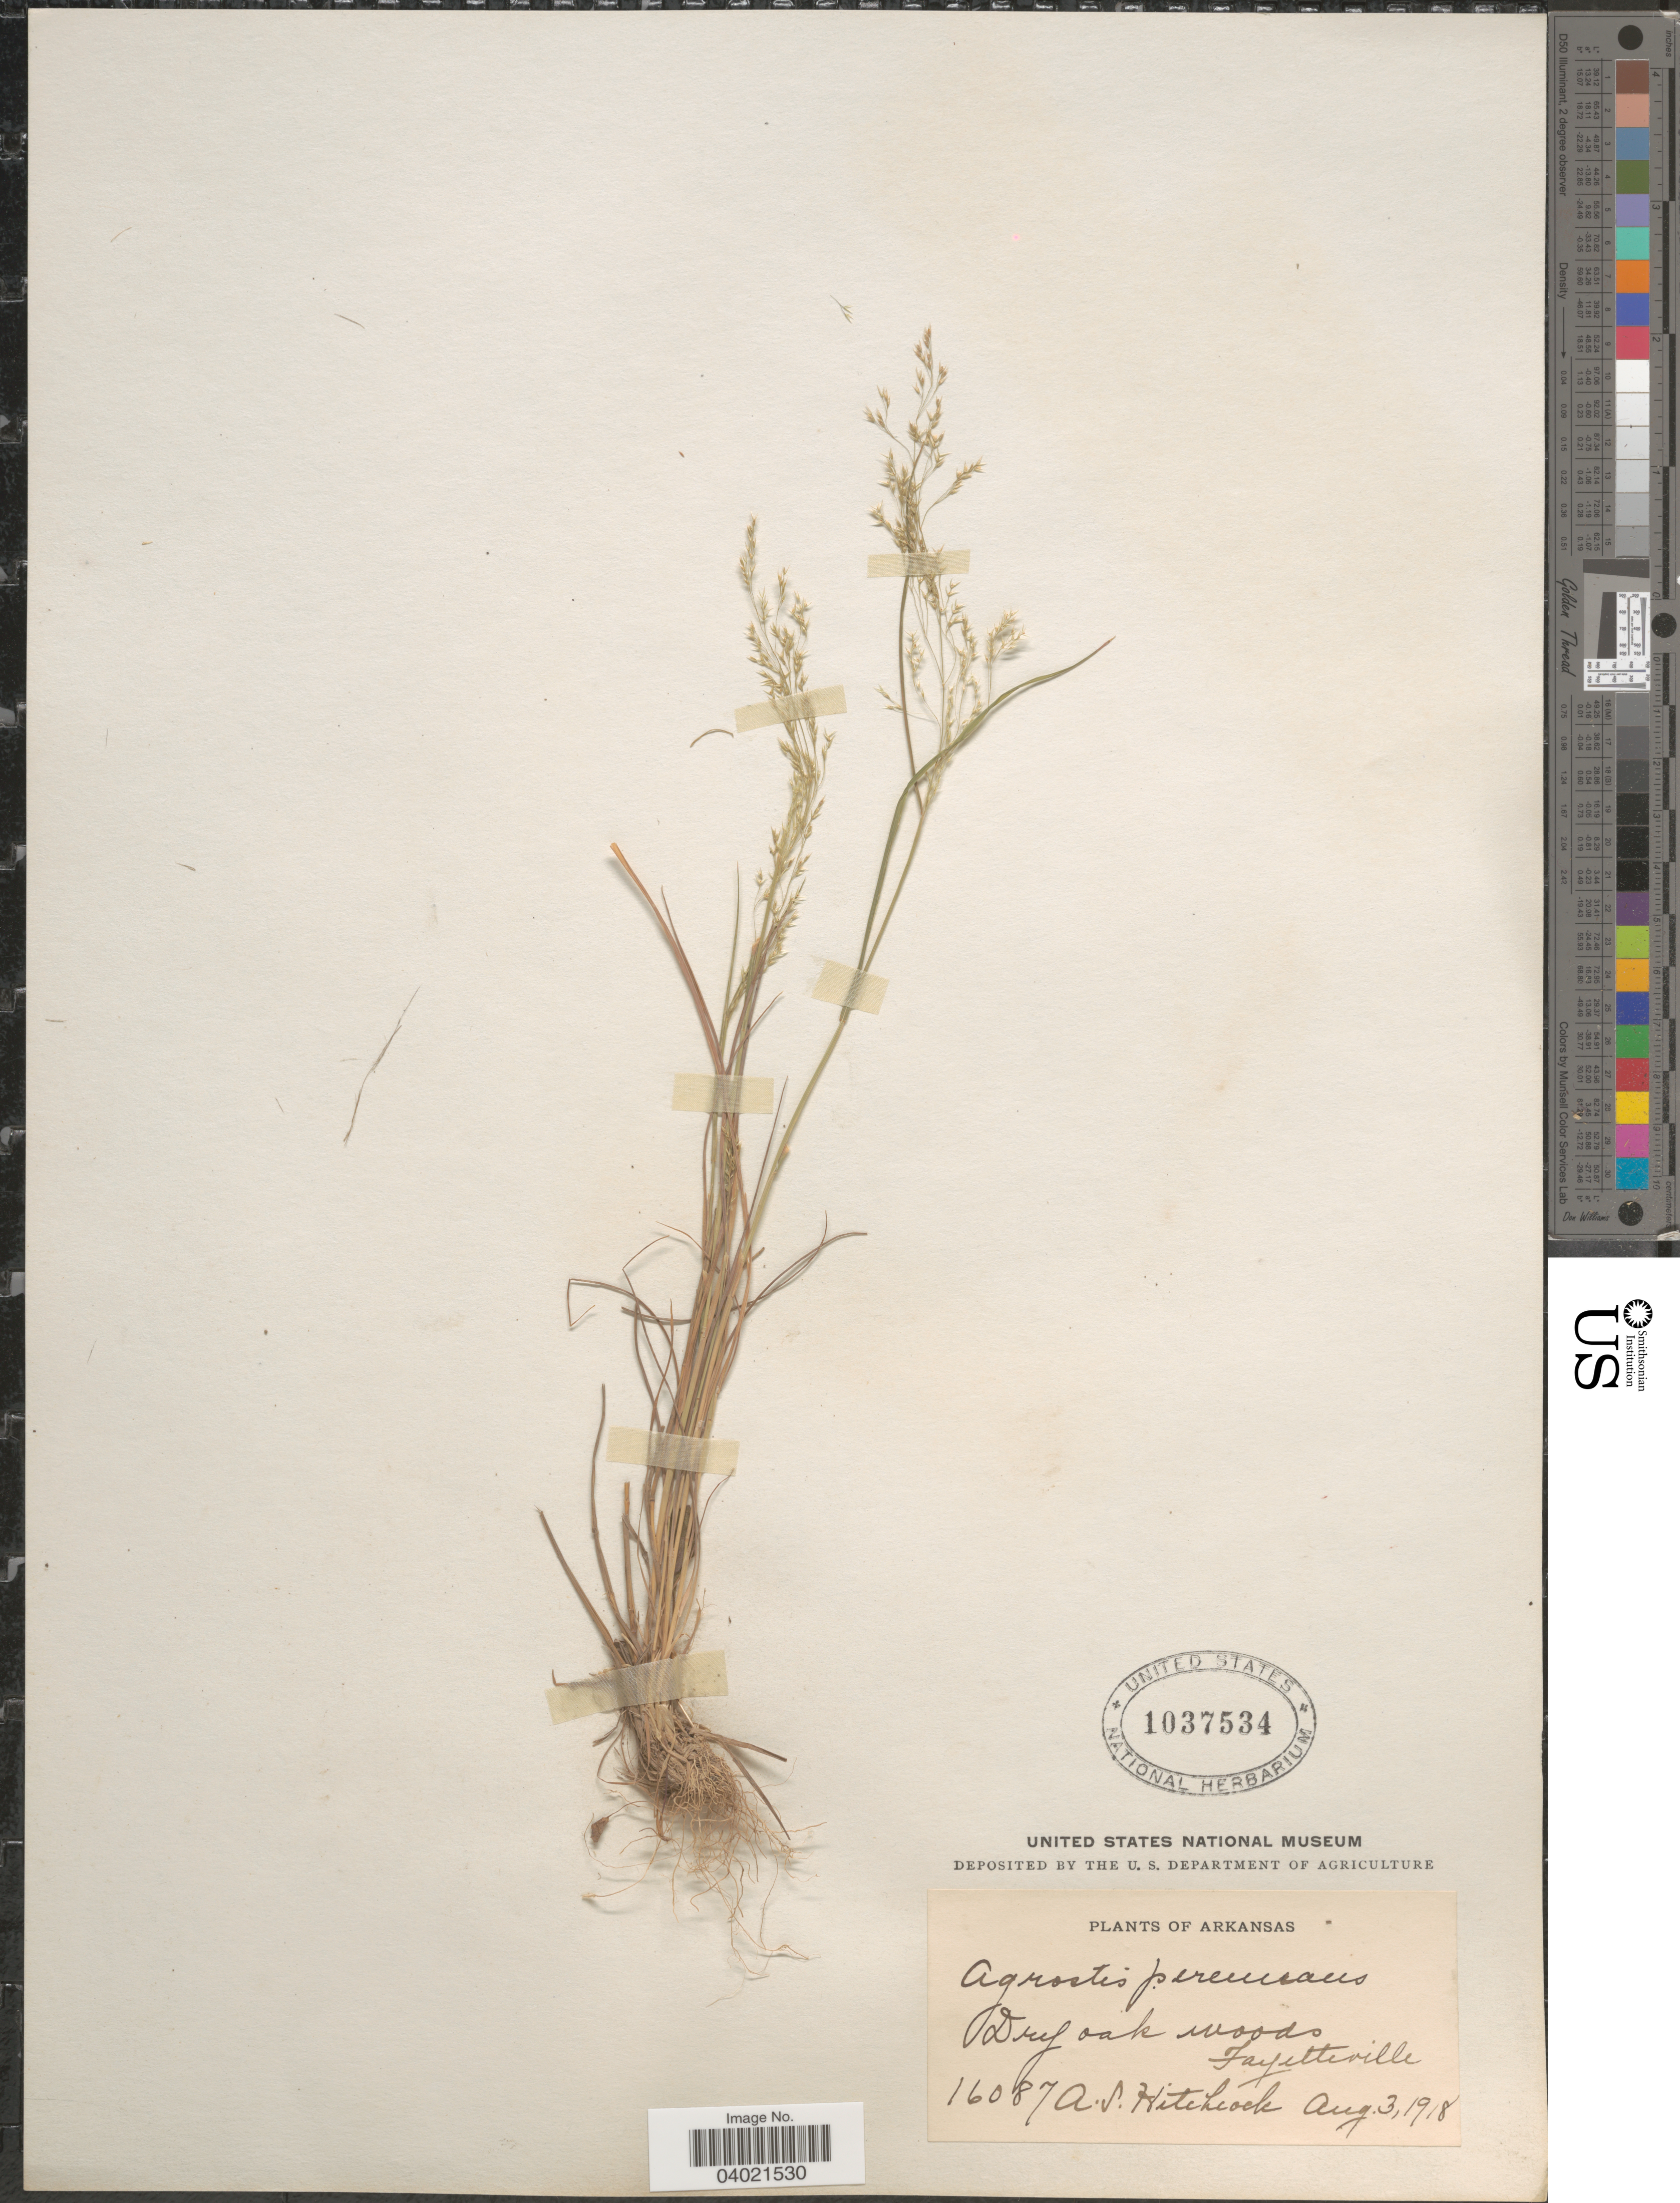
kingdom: Plantae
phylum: Tracheophyta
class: Liliopsida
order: Poales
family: Poaceae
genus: Agrostis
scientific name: Agrostis perennans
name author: (Walter) Tuck.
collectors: A. S. Hitchcock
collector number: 16087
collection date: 1918-08-03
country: United States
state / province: Arkansas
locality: Dry oak woods. Fayetteville.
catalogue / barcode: US 1037534